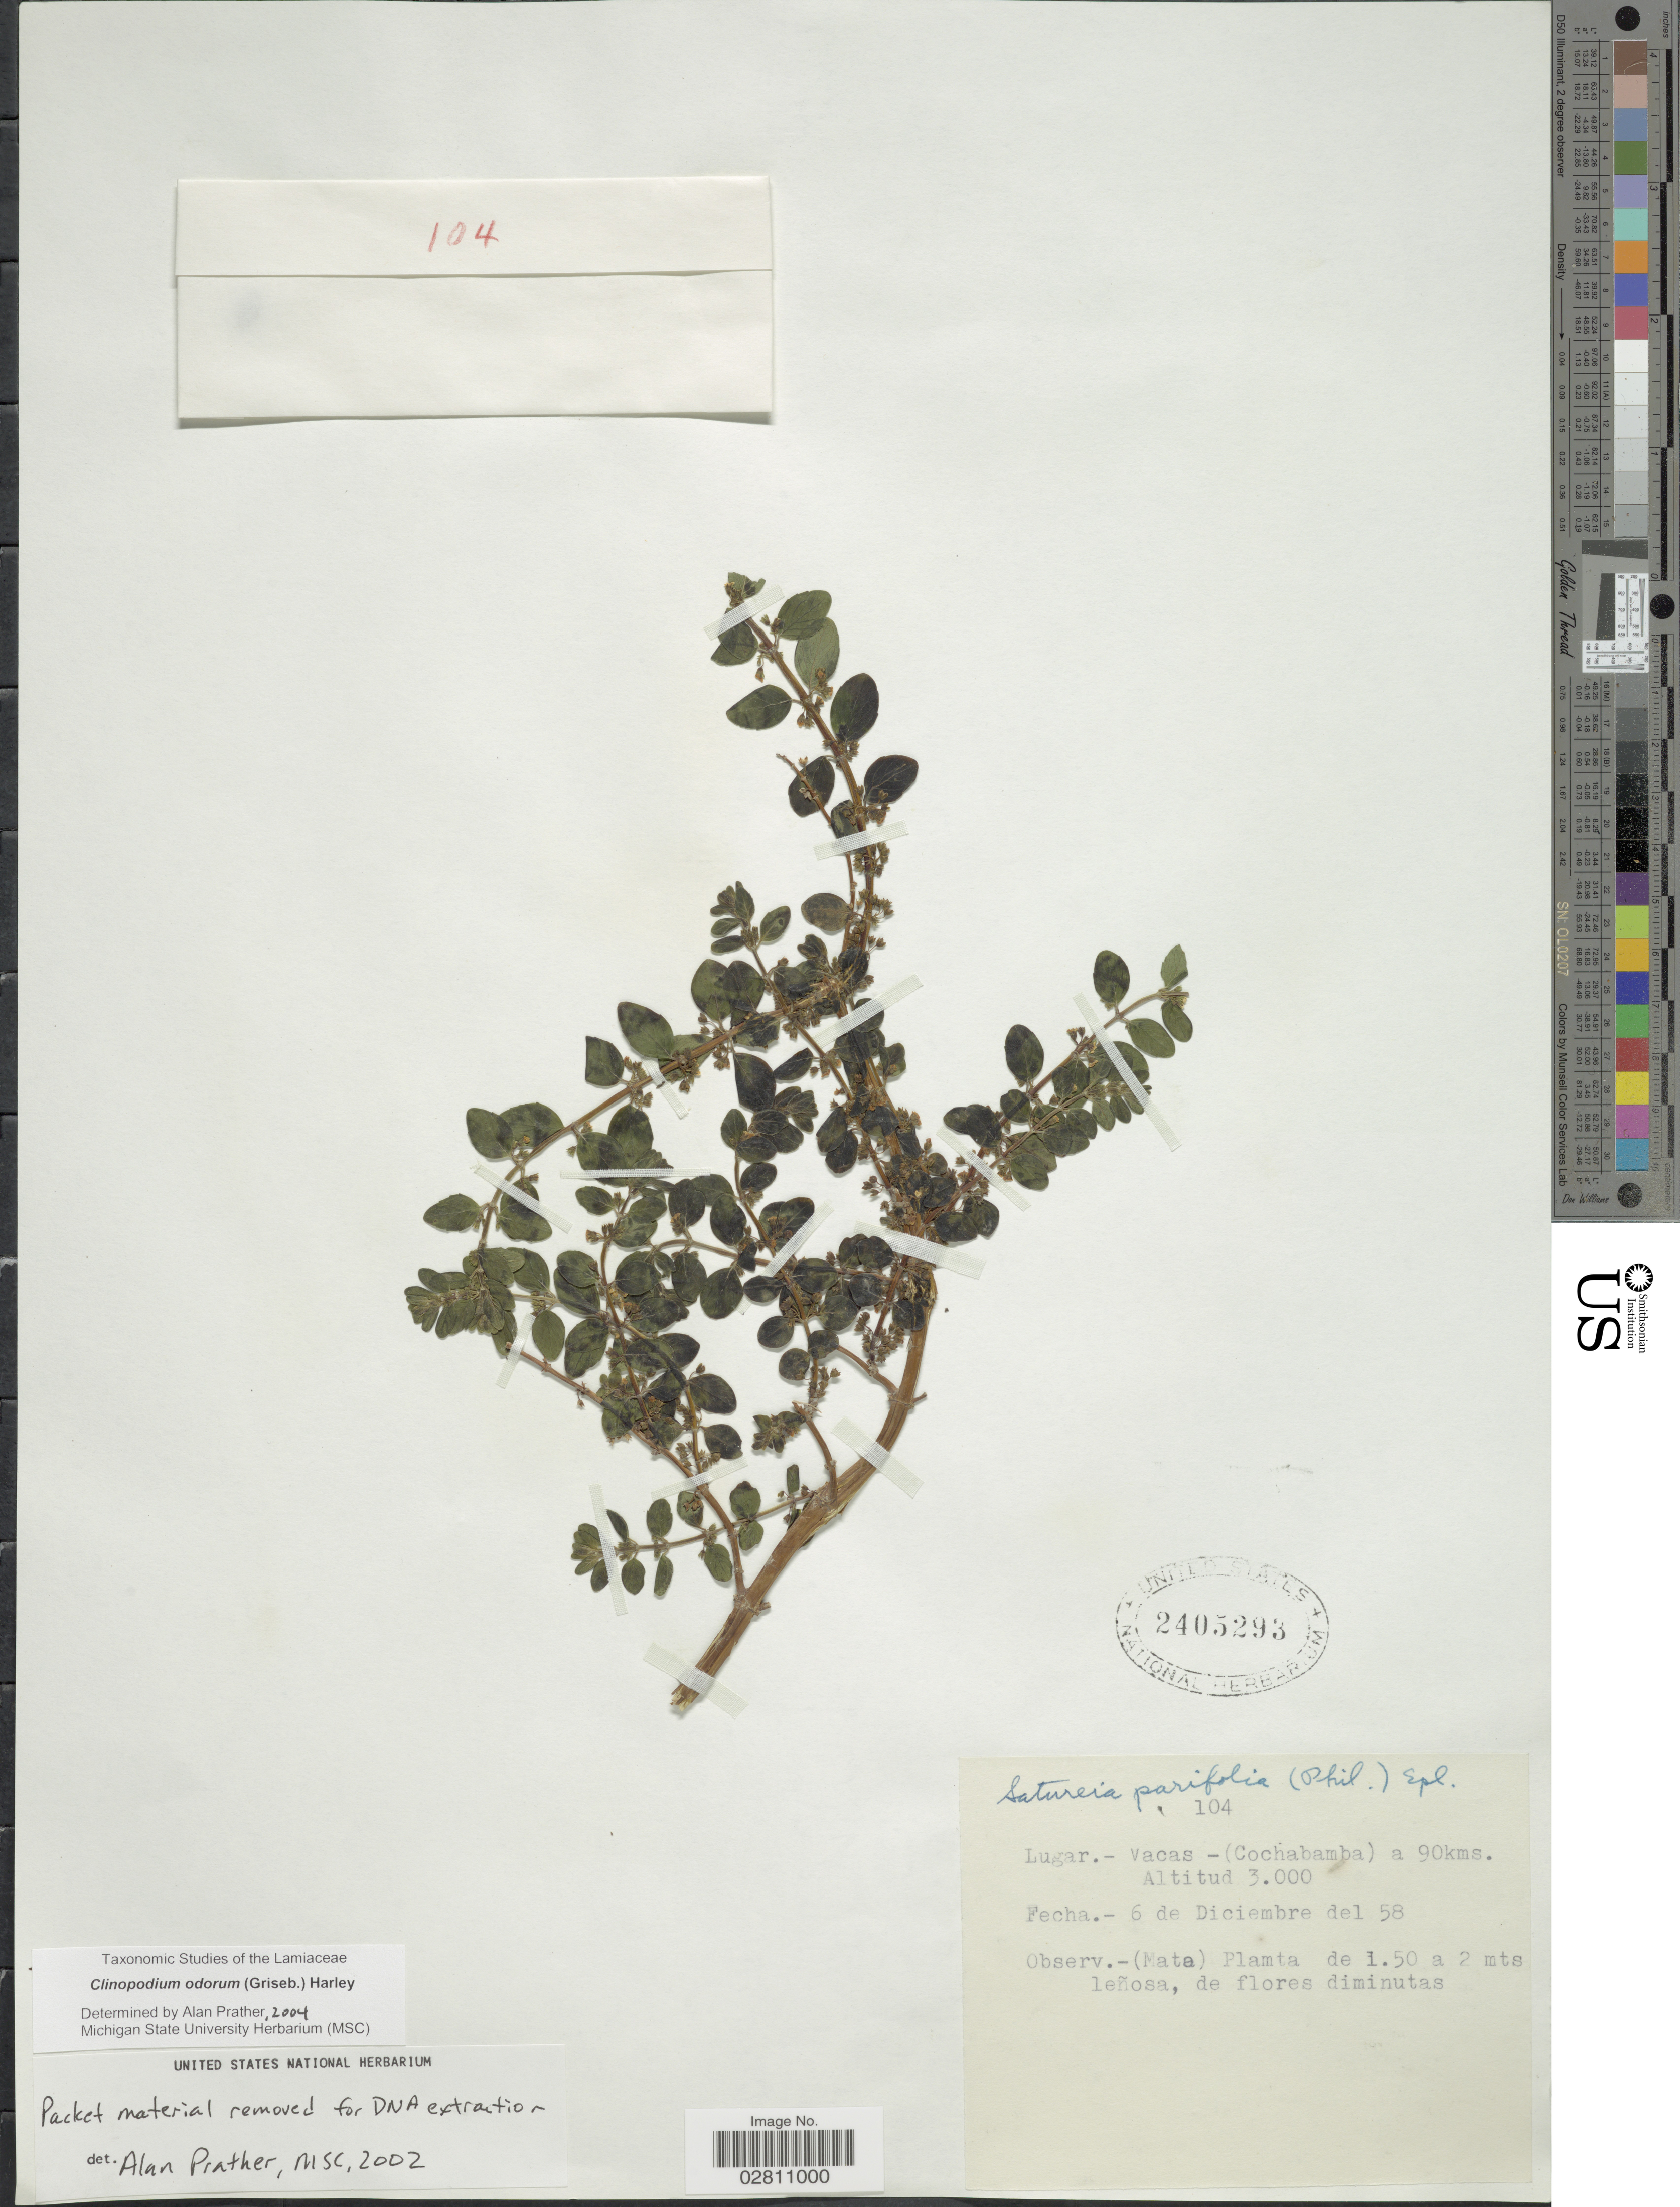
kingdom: Plantae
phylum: Tracheophyta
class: Magnoliopsida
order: Lamiales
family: Lamiaceae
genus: Clinopodium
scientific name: Clinopodium odorum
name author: (Griseb.) Harley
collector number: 104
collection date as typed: Transcribed d/m/y: 6/12/58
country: Bolivia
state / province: Cochabamba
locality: Vacas - (Cochabamba) a 90kms.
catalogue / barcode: US 2405293